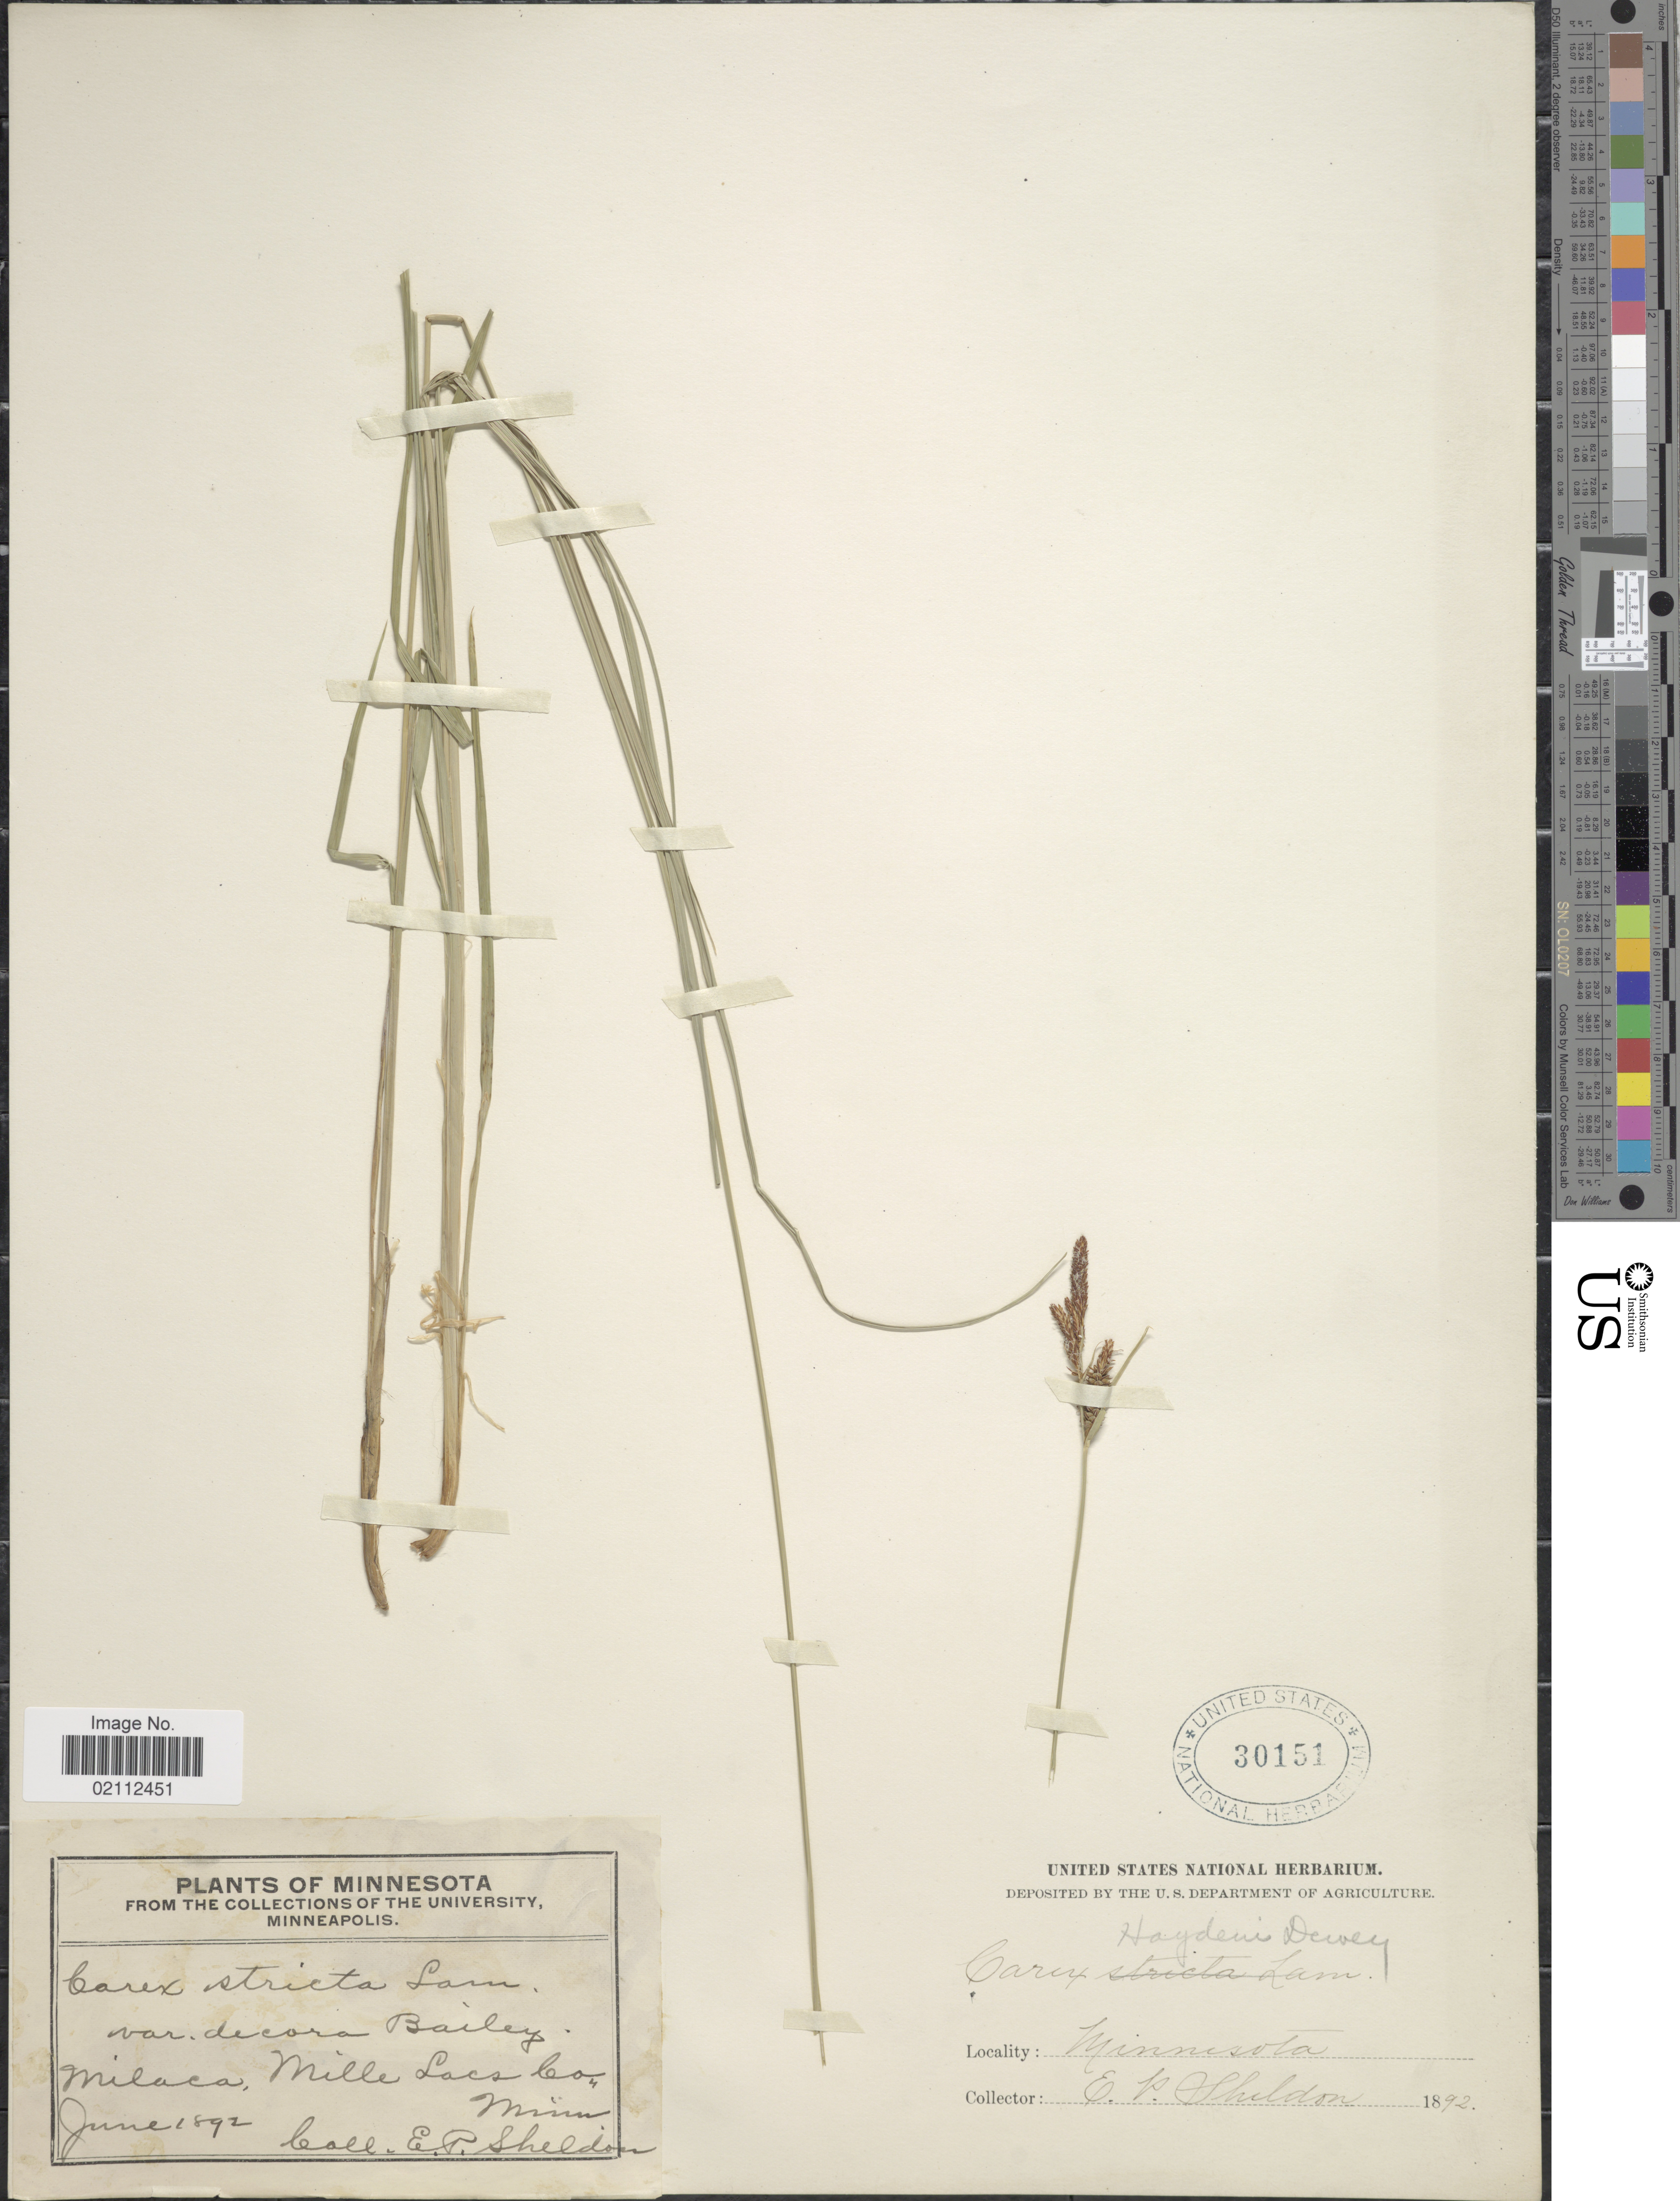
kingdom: Plantae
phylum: Tracheophyta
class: Liliopsida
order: Poales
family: Cyperaceae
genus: Carex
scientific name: Carex haydenii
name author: Dewey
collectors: E. P. Sheldon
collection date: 1892-06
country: United States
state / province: Minnesota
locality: Milaca, Mille Lacs Co.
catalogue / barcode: US 30151